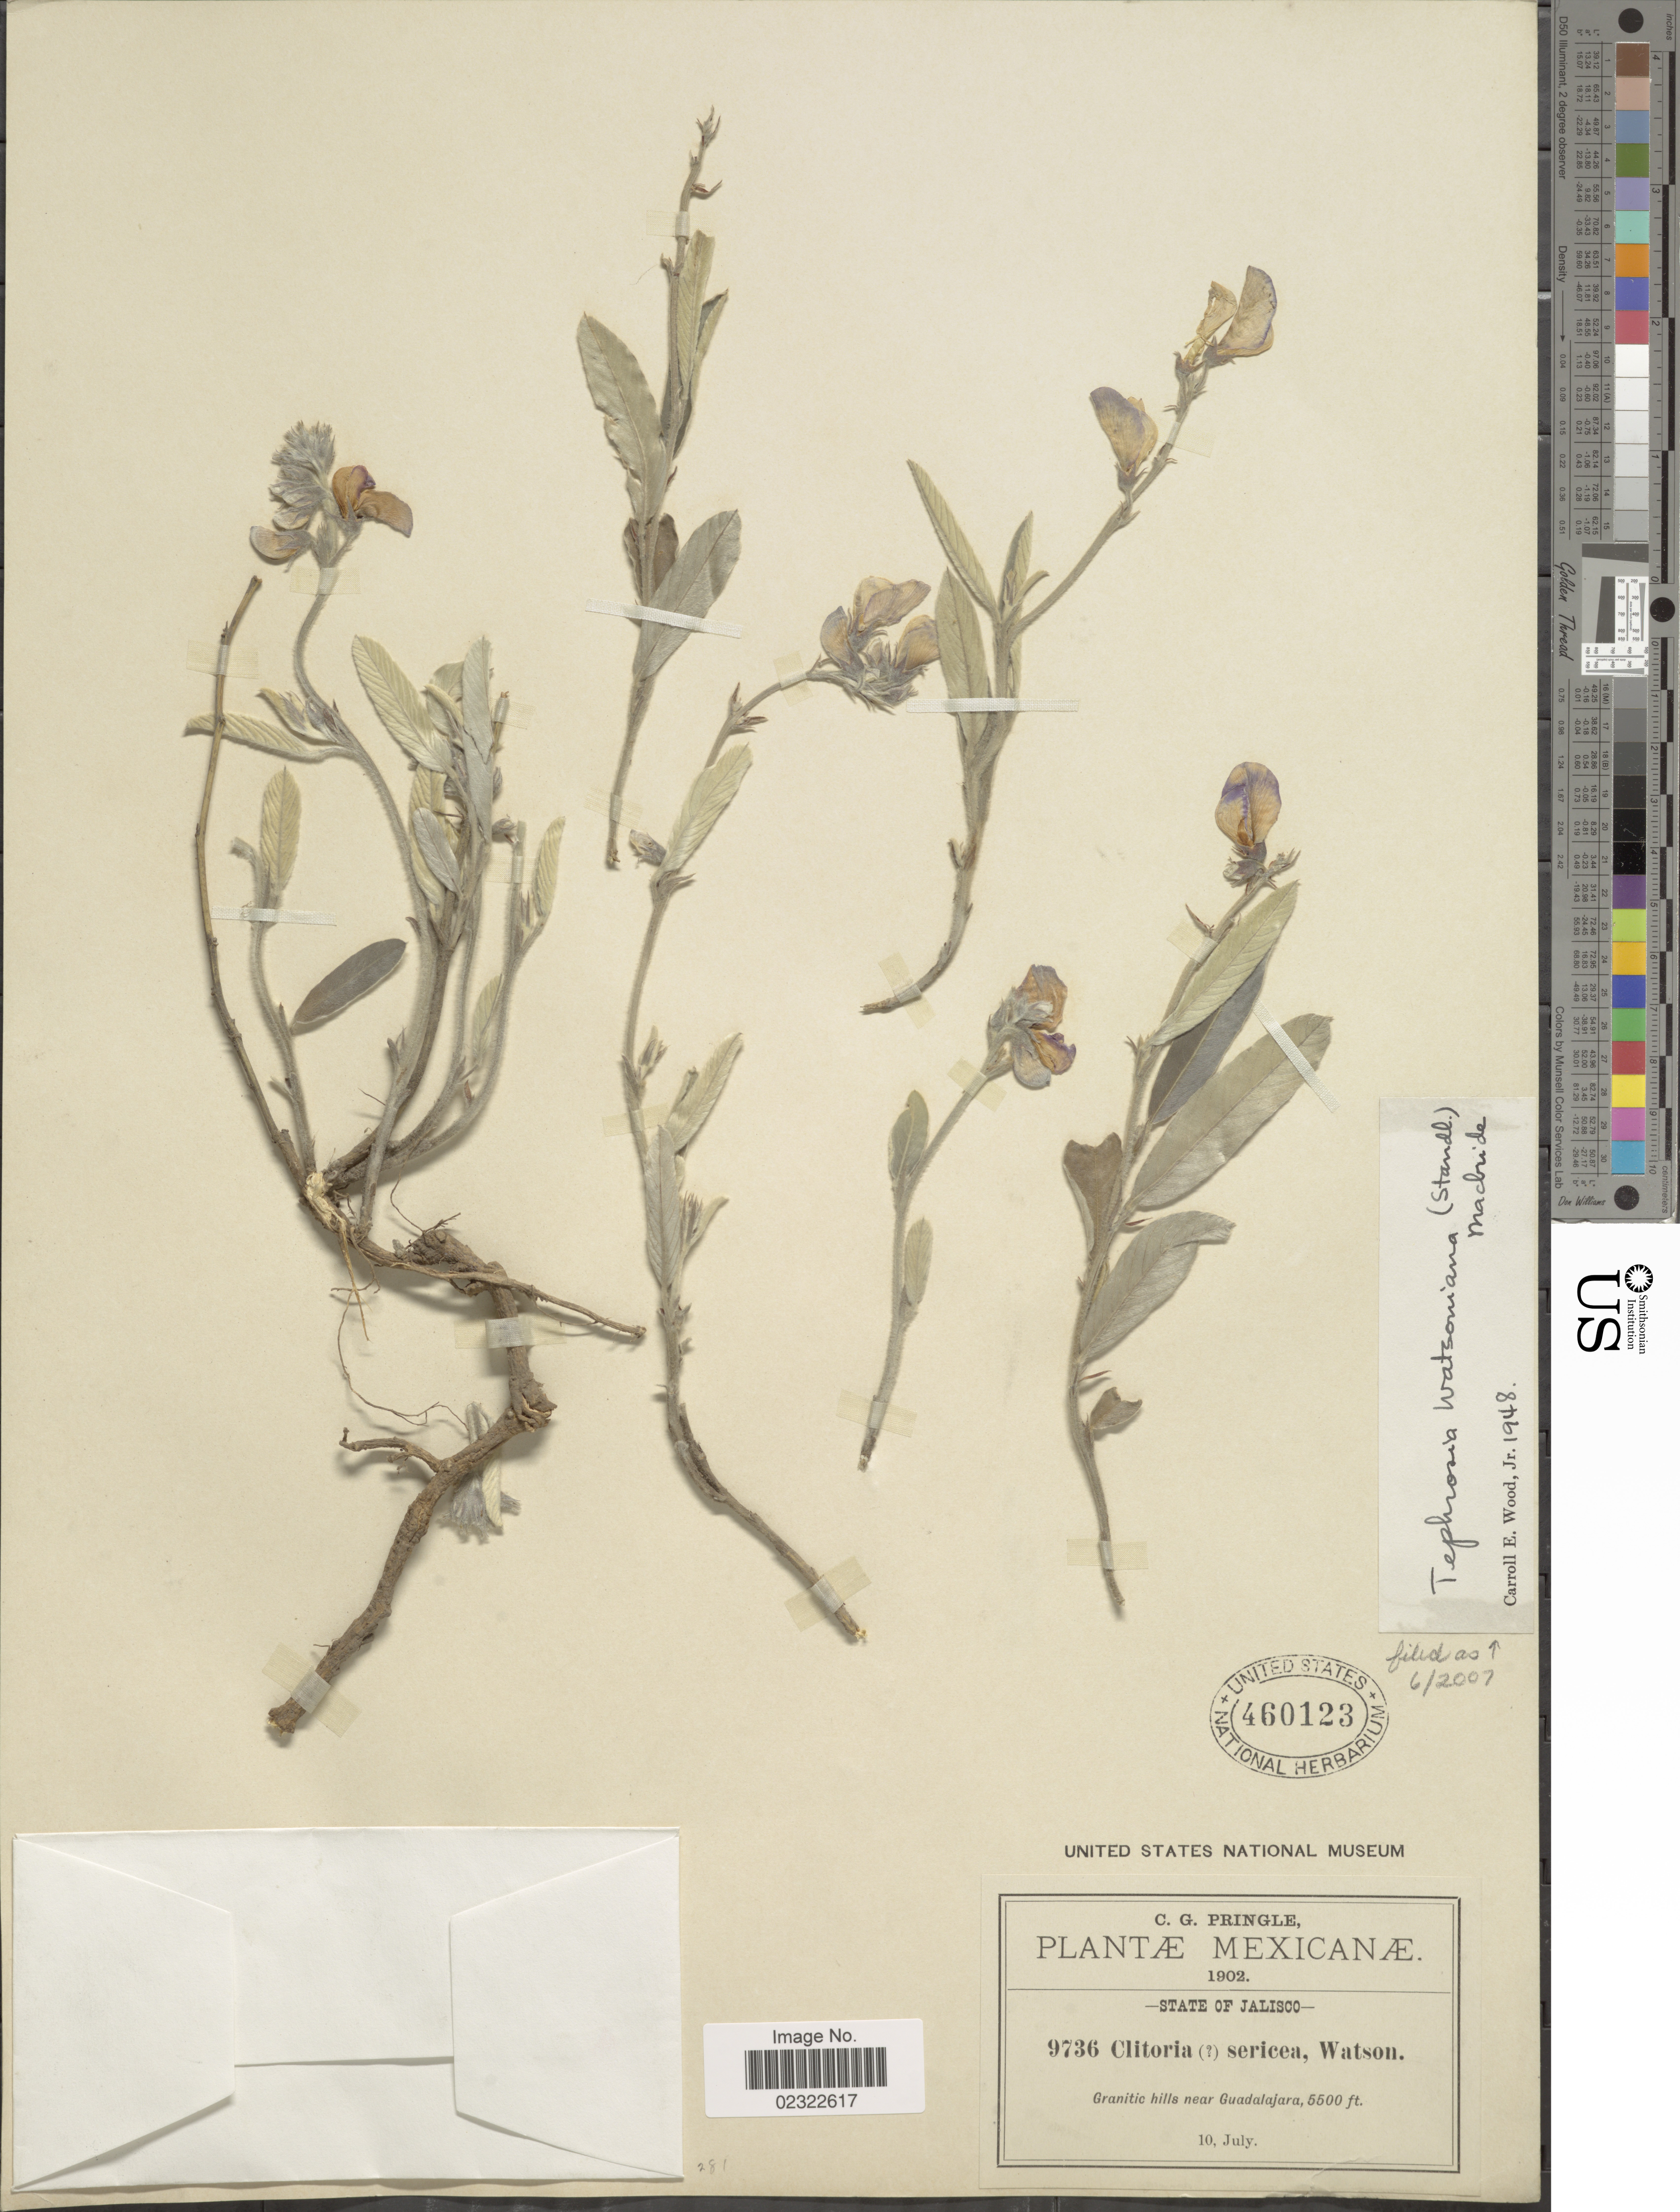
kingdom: Plantae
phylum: Tracheophyta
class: Magnoliopsida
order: Fabales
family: Fabaceae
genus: Tephrosia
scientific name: Tephrosia watsoniana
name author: (Standl.) Standl.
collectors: C. G. Pringle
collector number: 9736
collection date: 1902-07-10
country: Mexico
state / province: Jalisco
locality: Granitic hills near Guadalajara. Mexicanae.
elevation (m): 1676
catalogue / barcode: US 460123